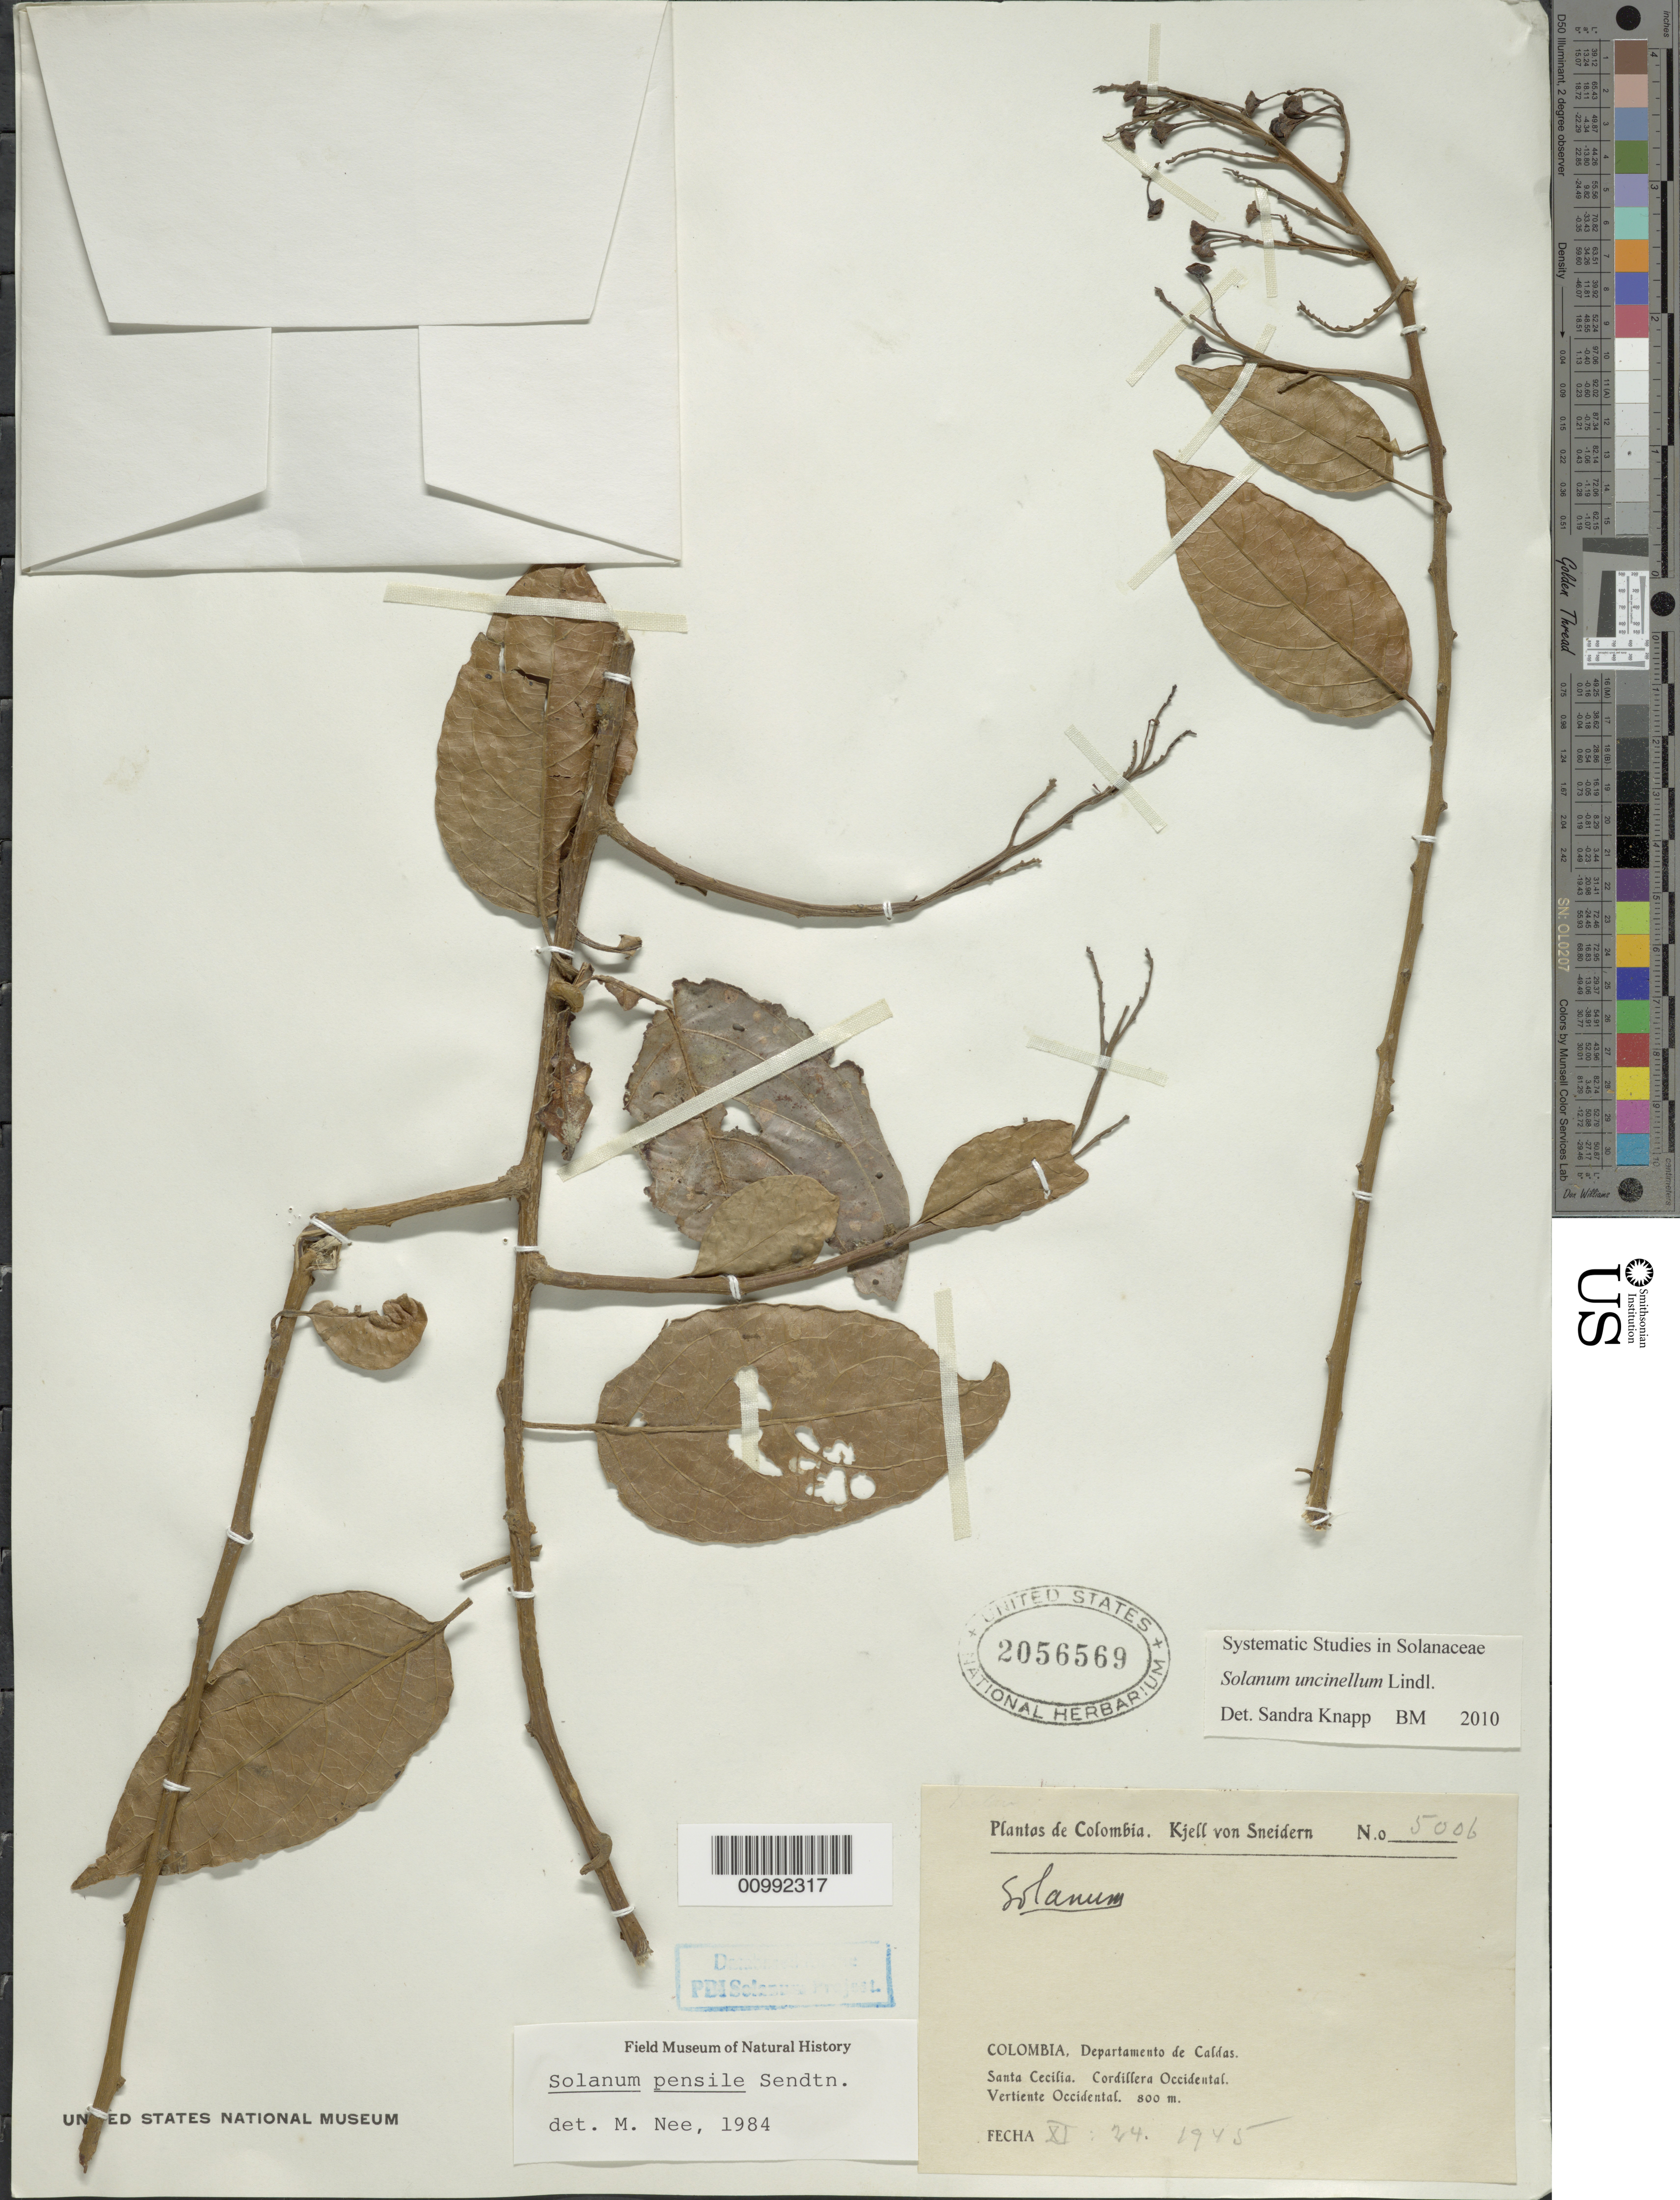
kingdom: Plantae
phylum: Tracheophyta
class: Magnoliopsida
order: Solanales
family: Solanaceae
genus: Solanum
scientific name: Solanum uncinellum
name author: Lindl.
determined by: Knapp, S. D.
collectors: K. von Sneidern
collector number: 5006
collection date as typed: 24 Nov 1945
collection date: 1945-11-24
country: Colombia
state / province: Caldas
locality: Tatamá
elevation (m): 800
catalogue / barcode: US 2056569